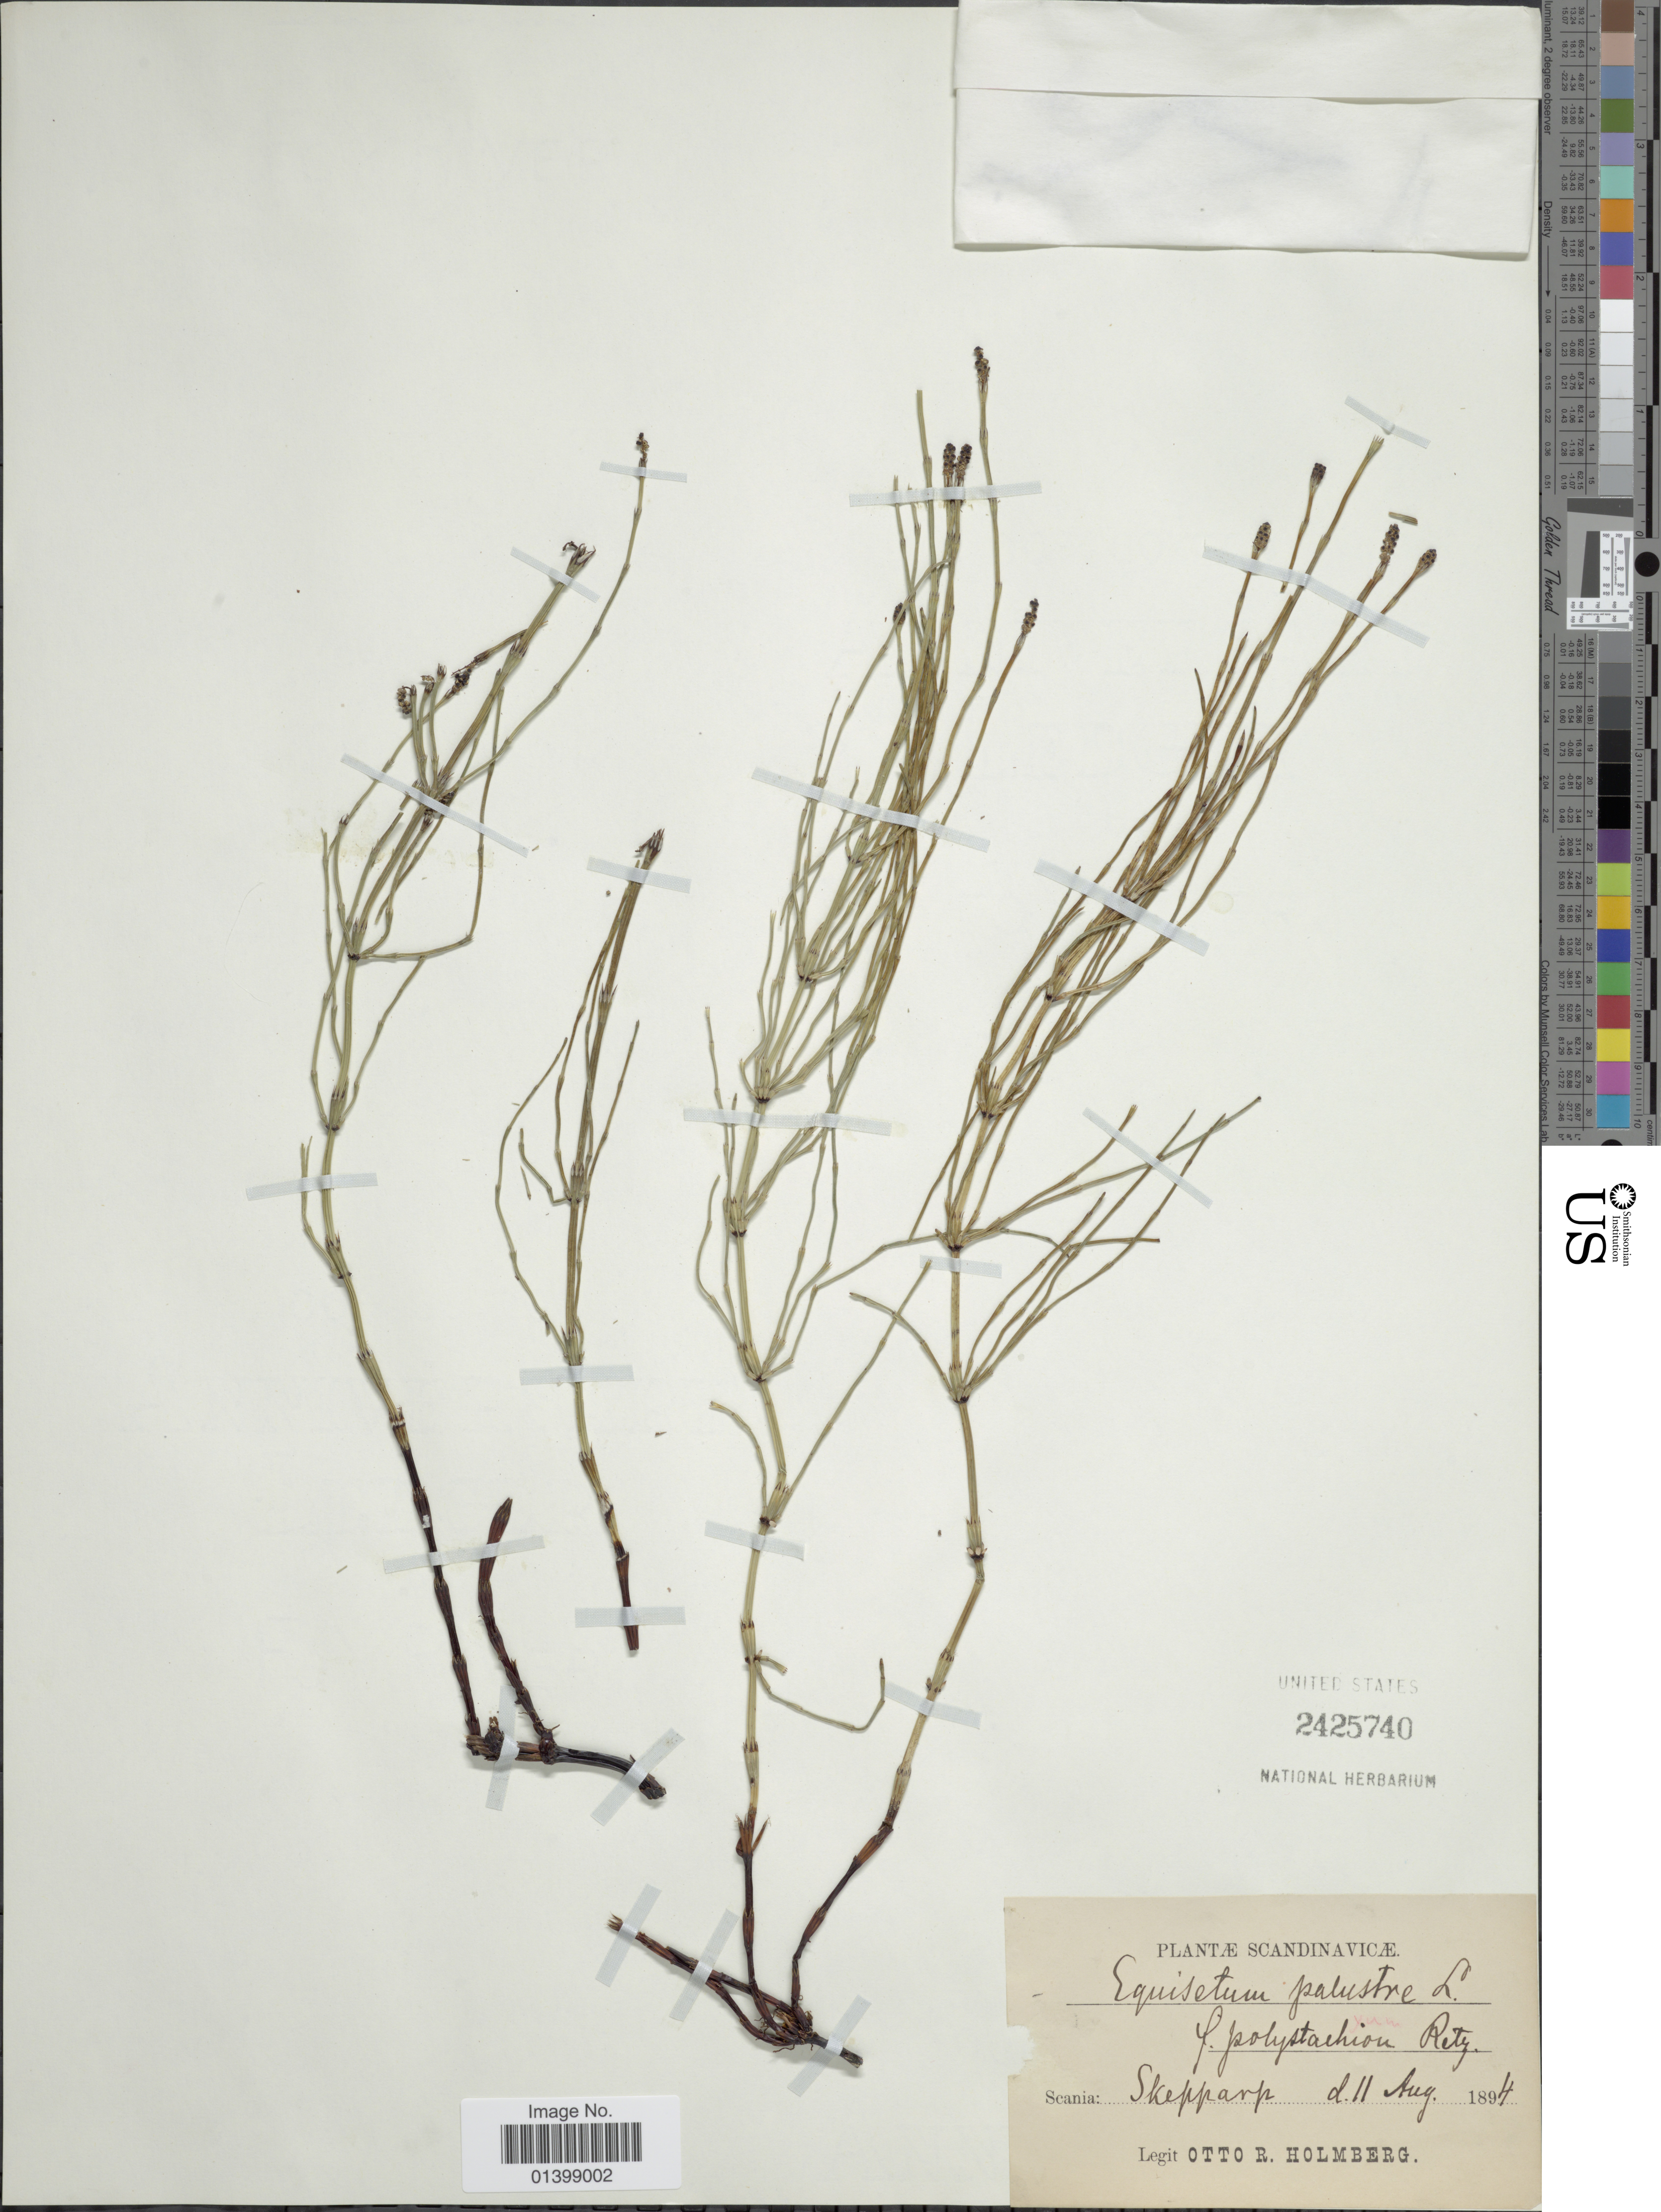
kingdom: Plantae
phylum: Tracheophyta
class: Polypodiopsida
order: Equisetales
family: Equisetaceae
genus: Equisetum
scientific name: Equisetum palustre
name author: L.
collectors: O. Holmberg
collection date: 1894-08-11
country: Sweden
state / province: Skåne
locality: Scandinavicæ, Skepparp [interpreted]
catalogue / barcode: US 2425740